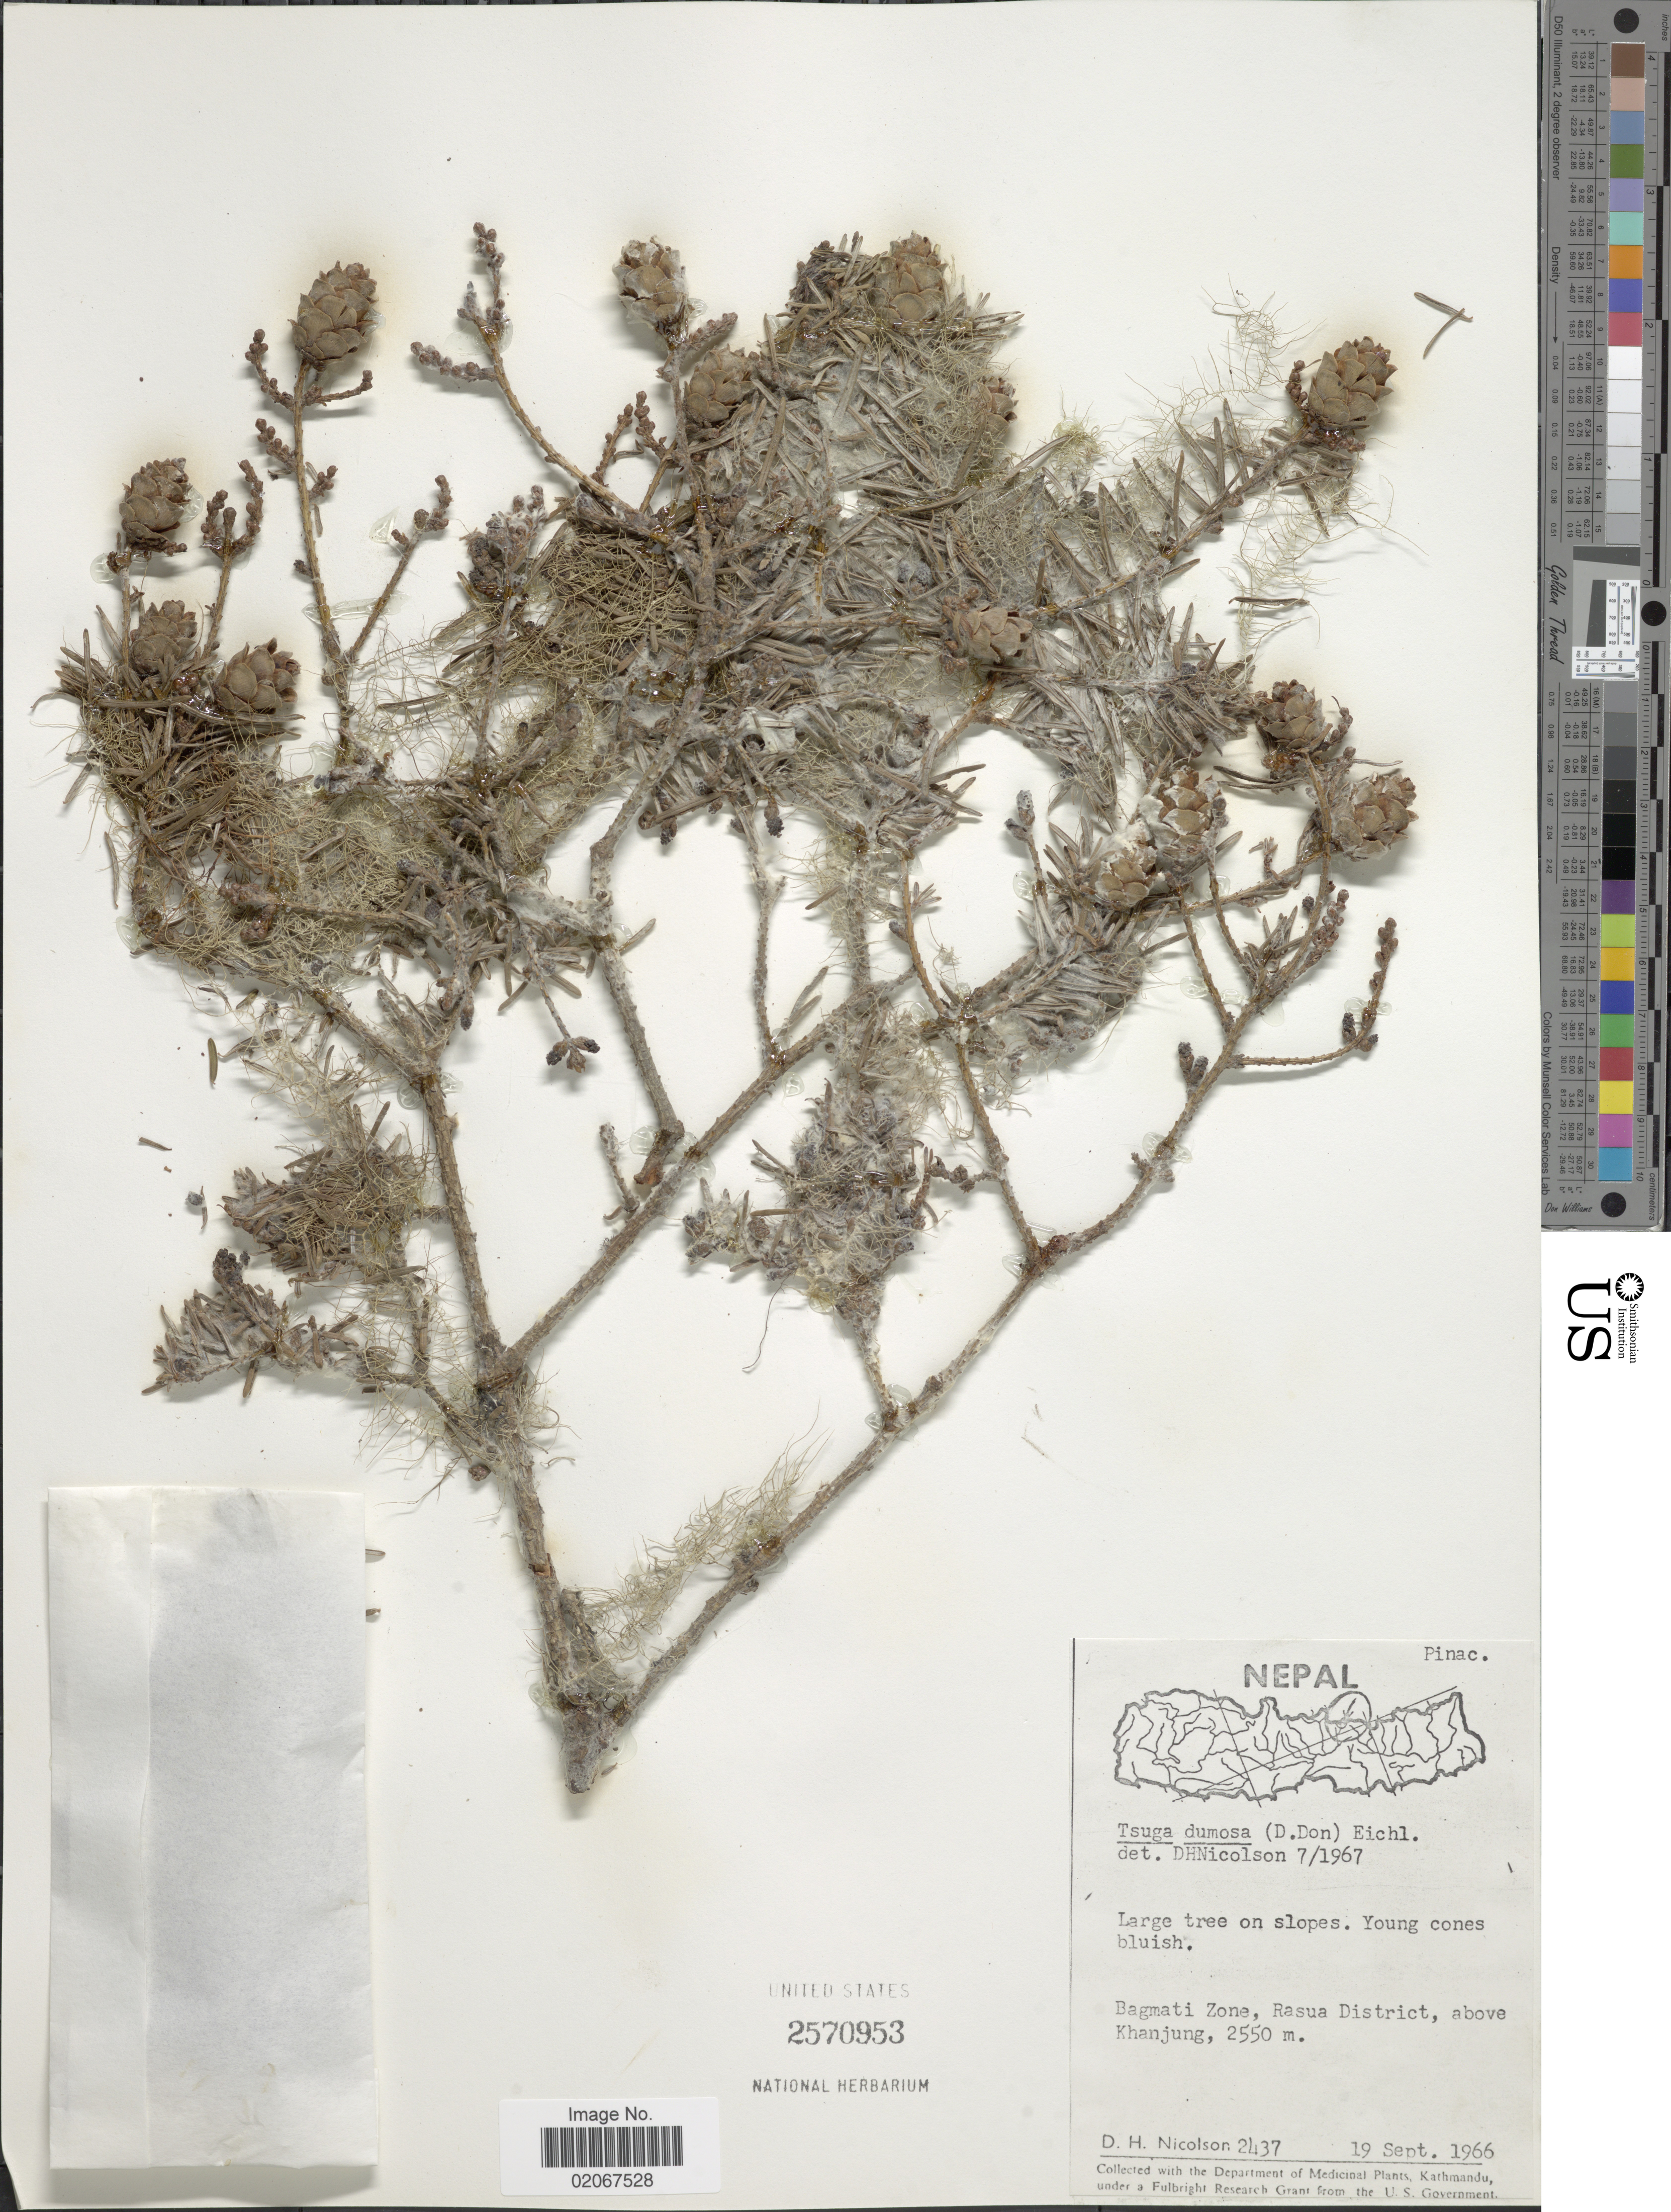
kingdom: Plantae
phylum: Tracheophyta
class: Pinopsida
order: Pinales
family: Pinaceae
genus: Tsuga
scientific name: Tsuga dumosa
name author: (D. Don) Eichler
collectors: D. H. Nicolson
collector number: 2437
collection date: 1966-09-19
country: Nepal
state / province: Bagmati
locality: Nepal, Bagmati zone, Rasua District, above Khanjung.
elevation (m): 2550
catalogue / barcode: US 2570953